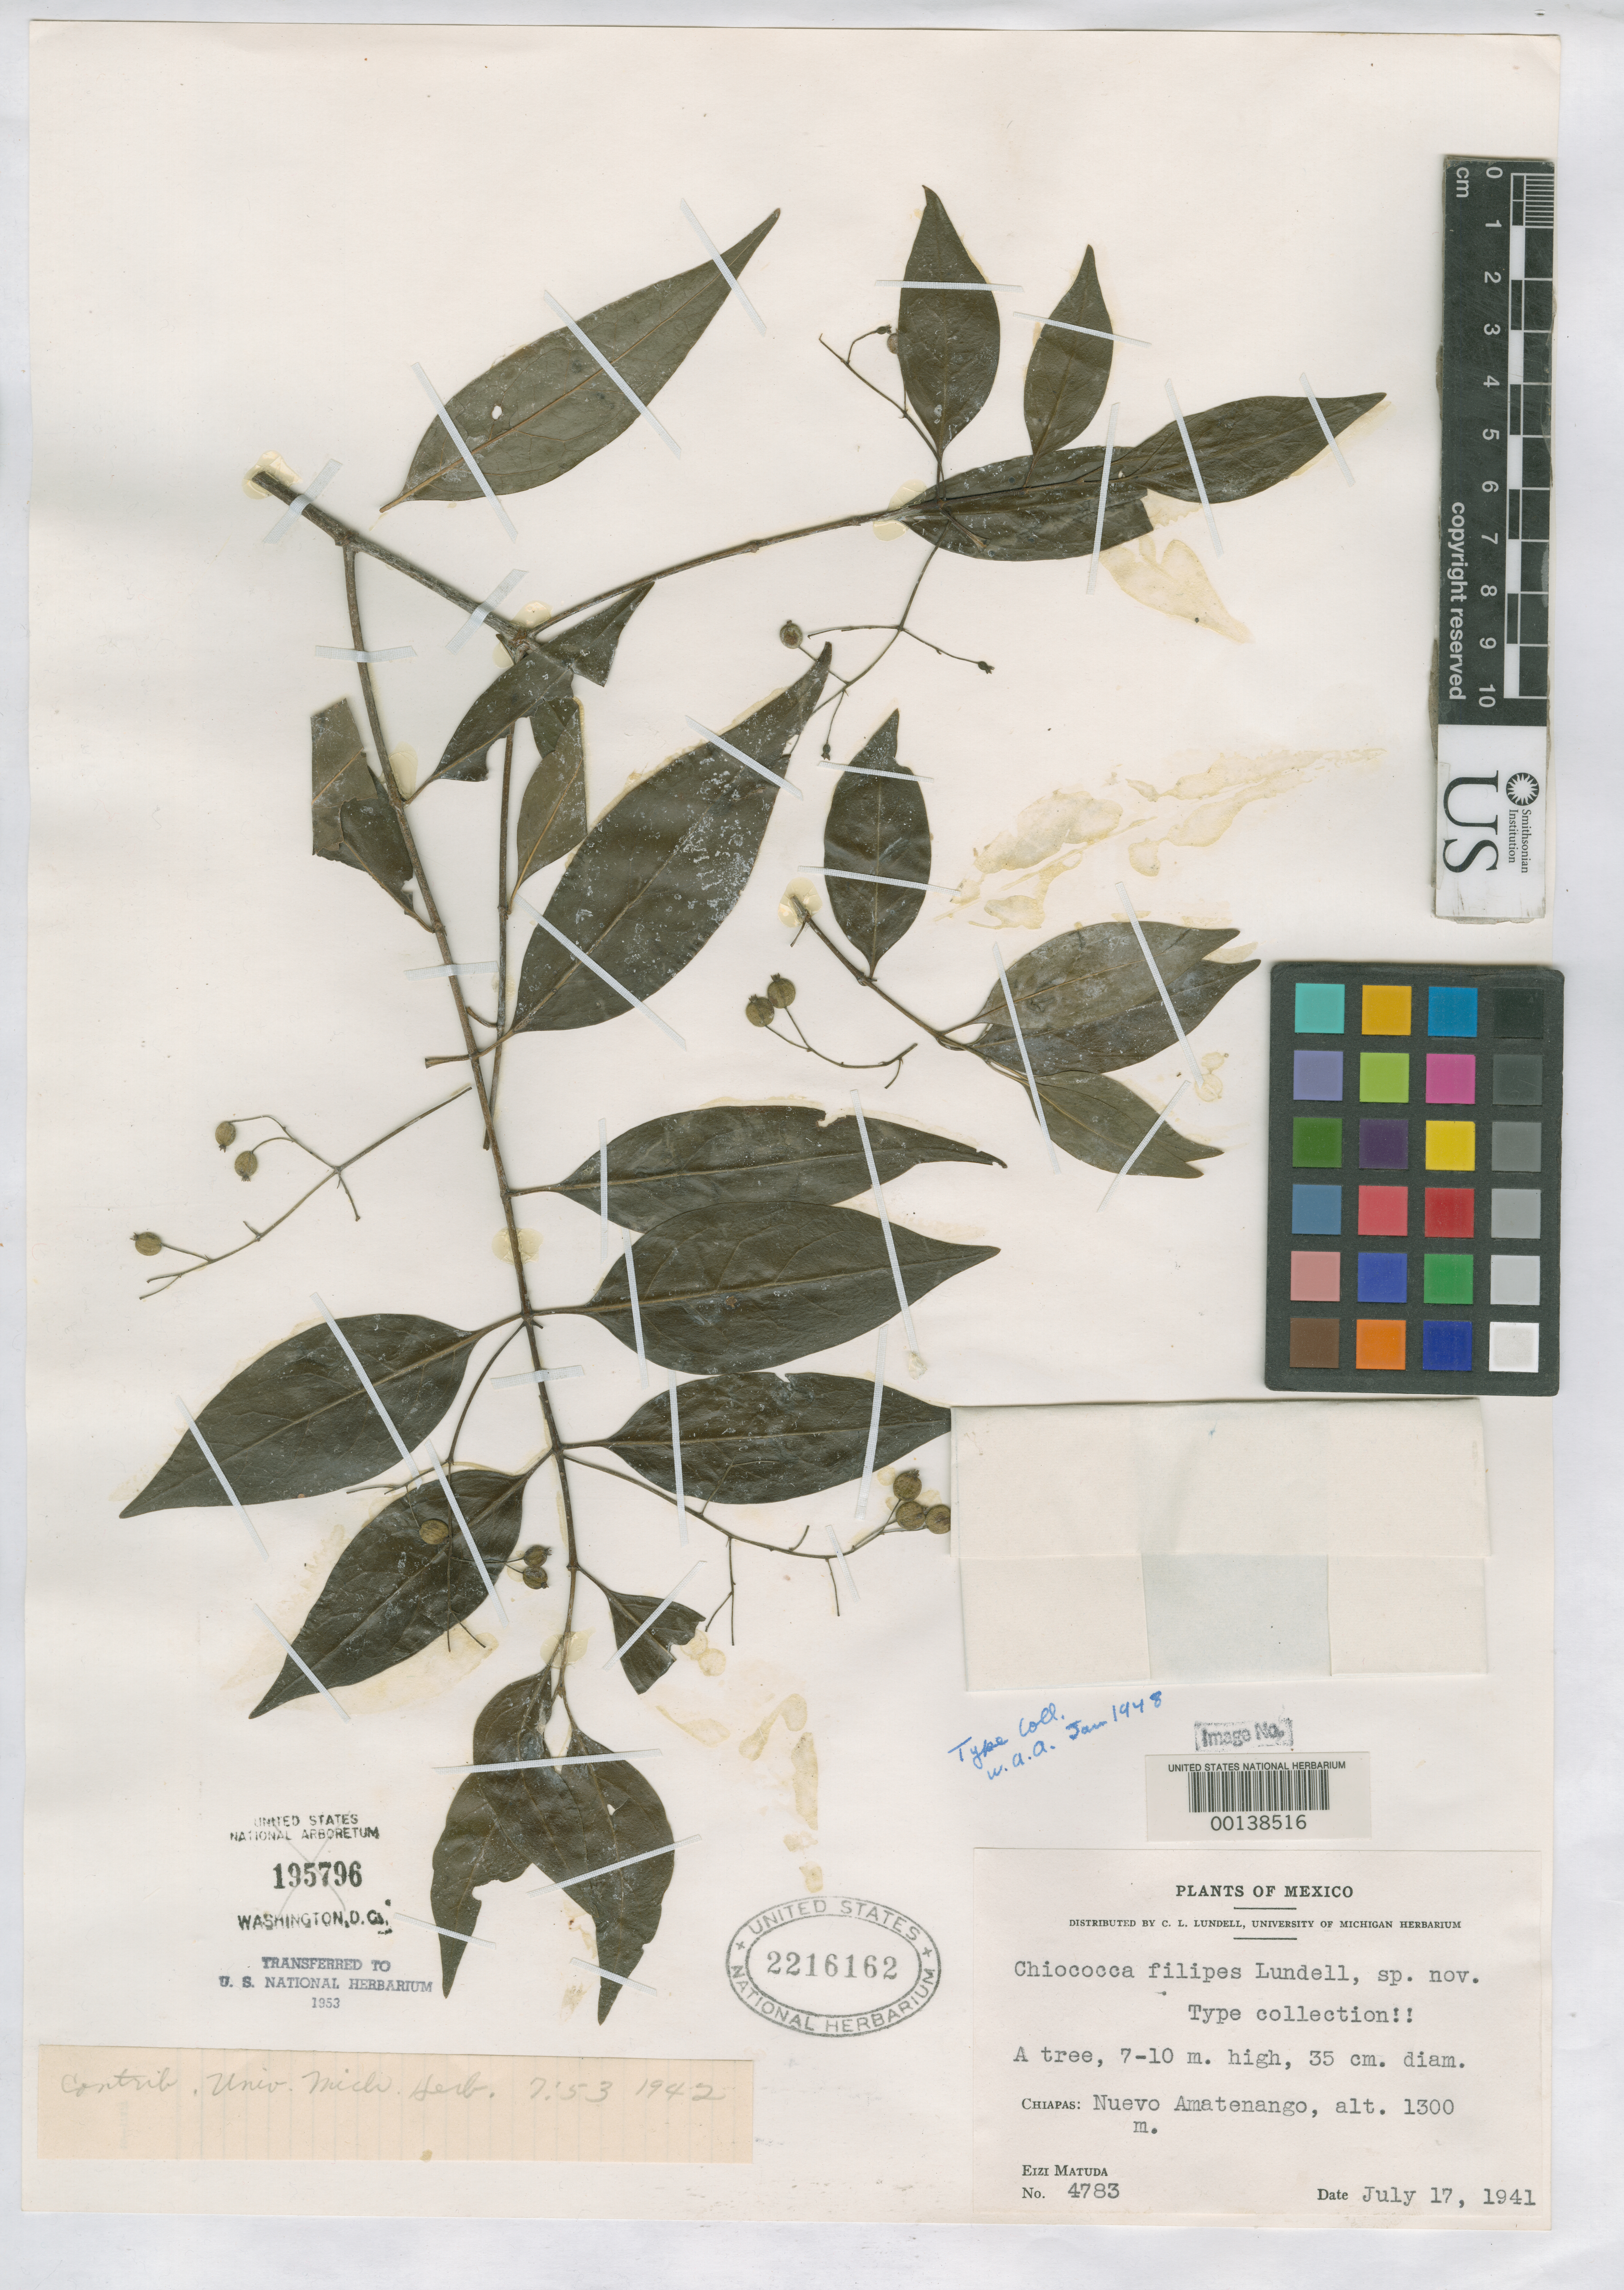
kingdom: Plantae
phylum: Tracheophyta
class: Magnoliopsida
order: Gentianales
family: Rubiaceae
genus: Chiococca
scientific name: Chiococca filipes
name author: Lundell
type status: Isotype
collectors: E. Matuda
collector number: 4783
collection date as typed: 17 Jul 1941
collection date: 1941-07-17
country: Mexico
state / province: Chiapas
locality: Nuevo Amatenango.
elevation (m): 1300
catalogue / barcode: US 2216162